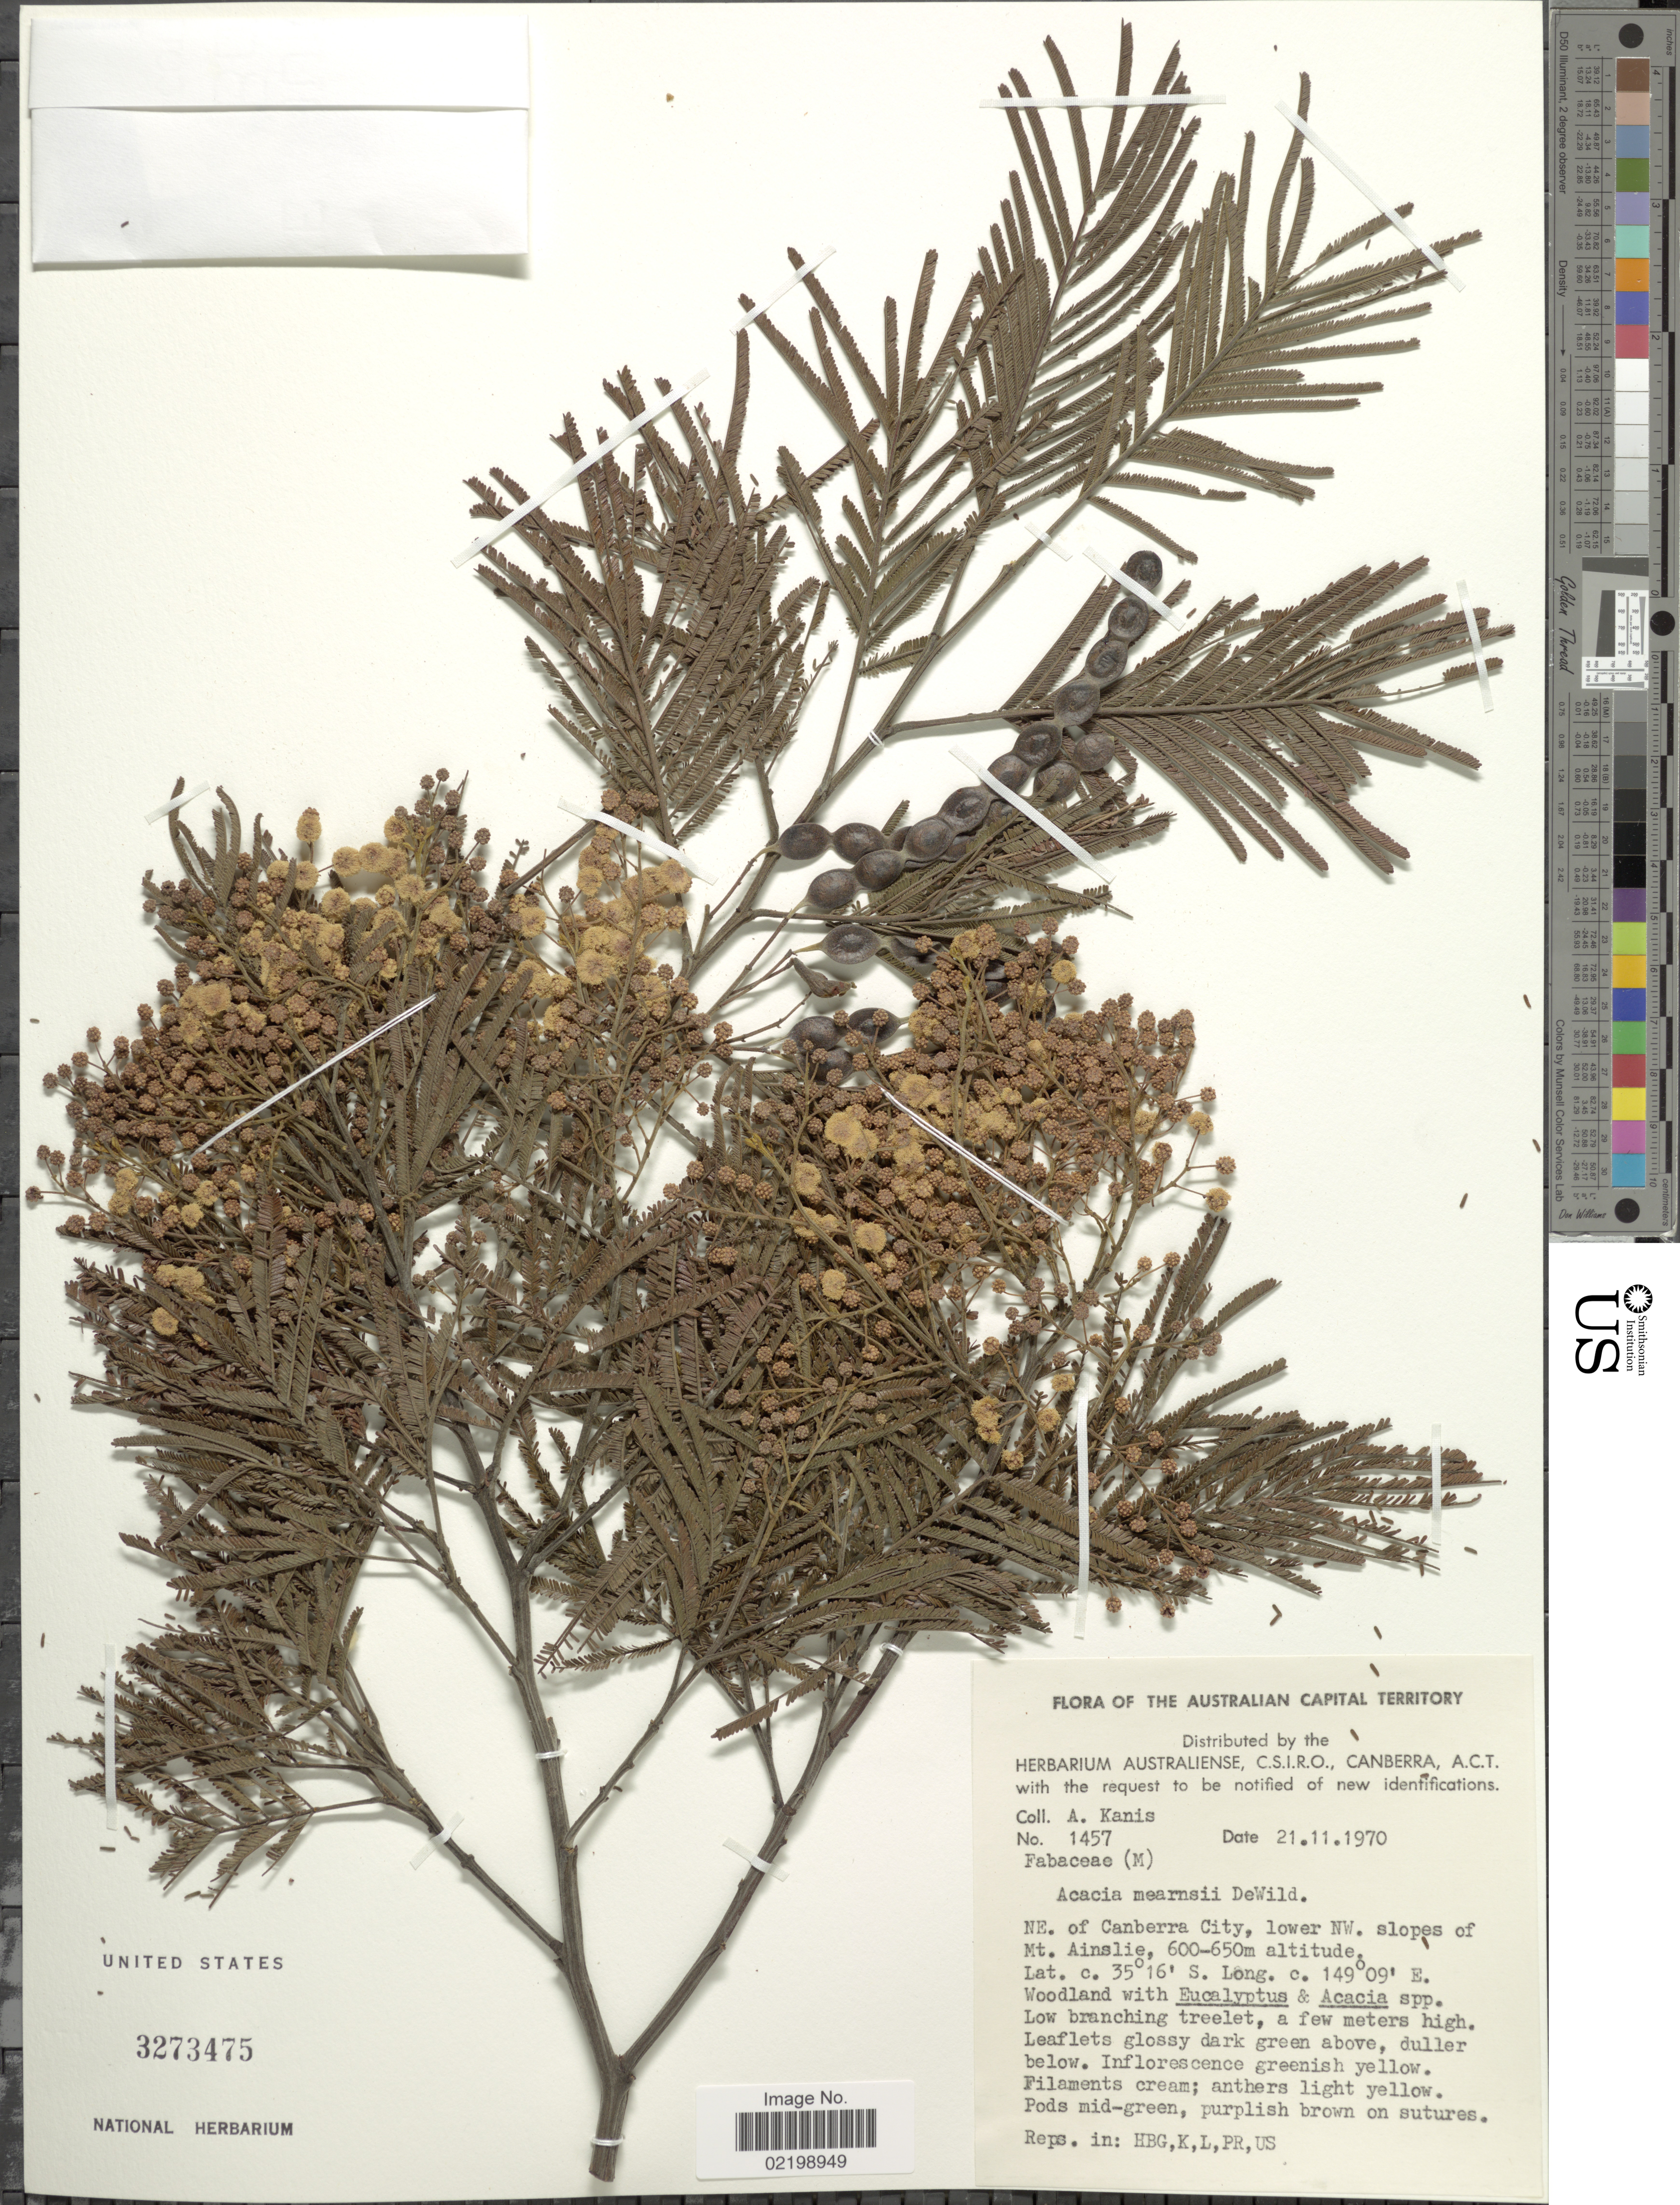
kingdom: Plantae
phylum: Tracheophyta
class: Magnoliopsida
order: Fabales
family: Fabaceae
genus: Acacia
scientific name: Acacia mearnsii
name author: De Wild.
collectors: A. Kanis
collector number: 1457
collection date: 1970-11-21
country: Australia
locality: Australian Capital Territory, NE. of Canberra City, lower NW. slopes of Mt. Ainslie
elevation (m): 600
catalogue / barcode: US 3273475